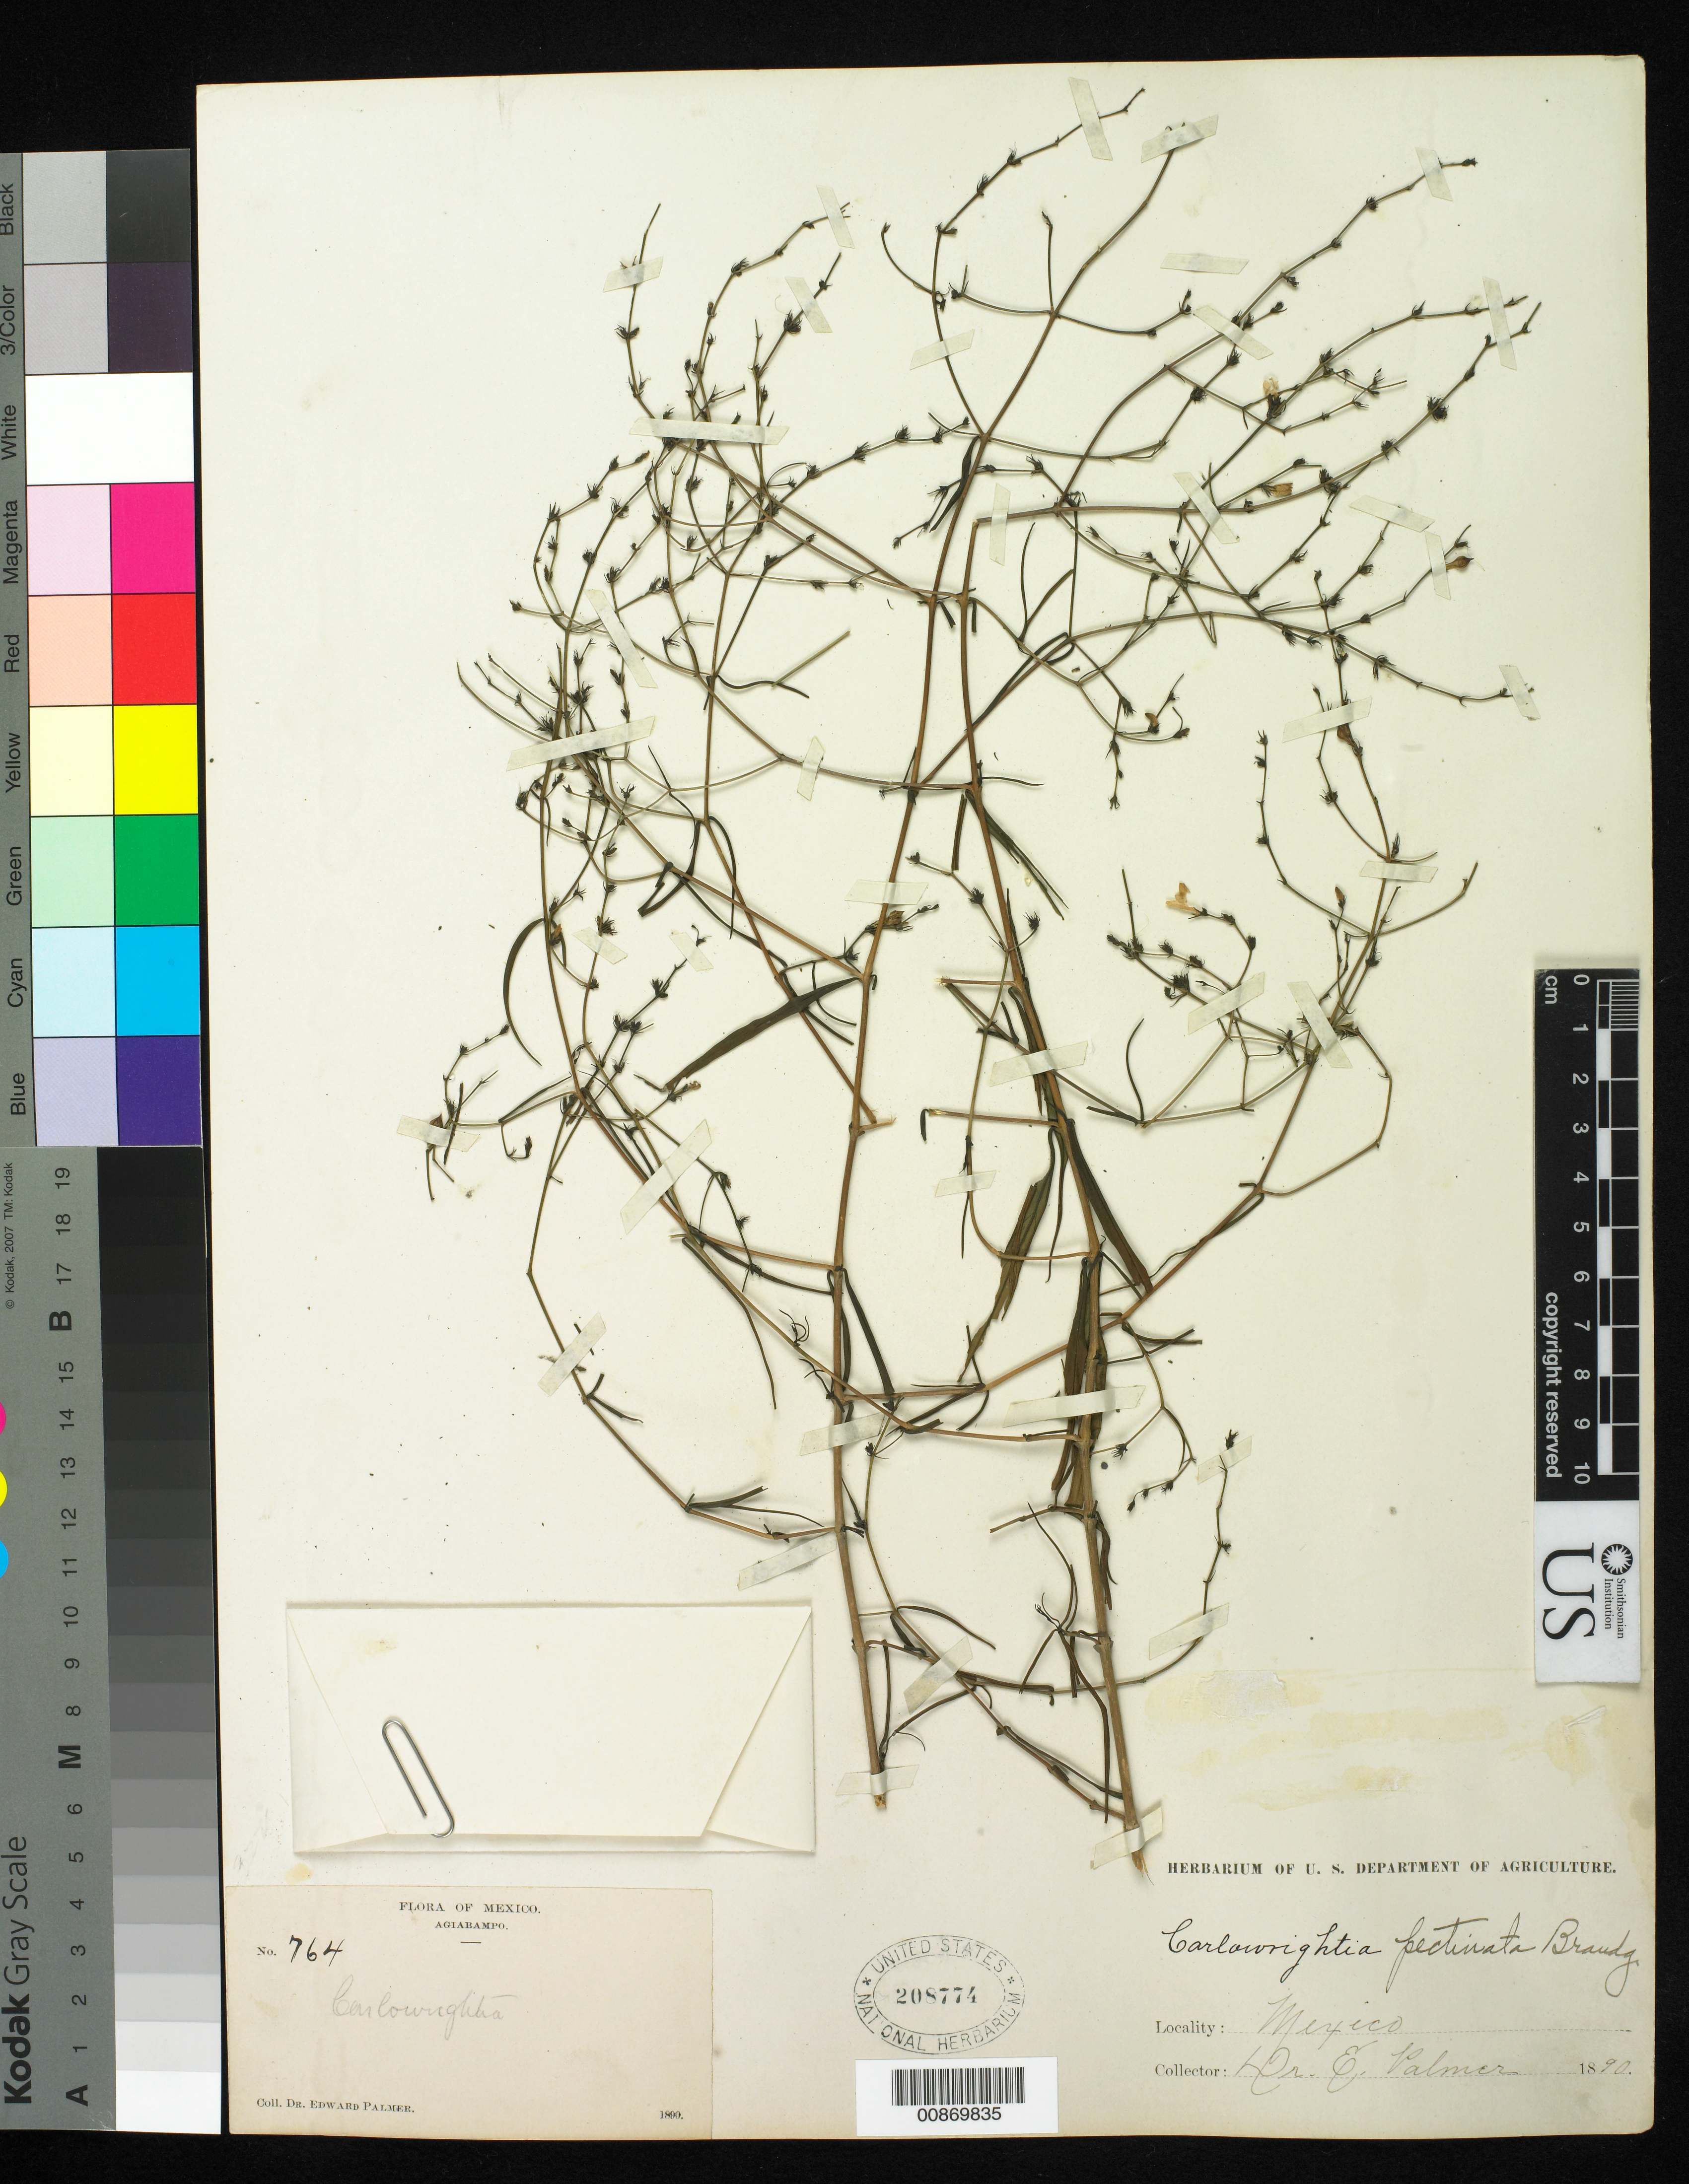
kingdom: Plantae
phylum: Tracheophyta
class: Magnoliopsida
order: Lamiales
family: Acanthaceae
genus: Carlowrightia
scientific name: Carlowrightia pectinata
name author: Brandegee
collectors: E. Palmer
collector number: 764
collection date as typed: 1890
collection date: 1890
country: Mexico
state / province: Sonora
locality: Agiabampo, Sonora.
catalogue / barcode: US 208774